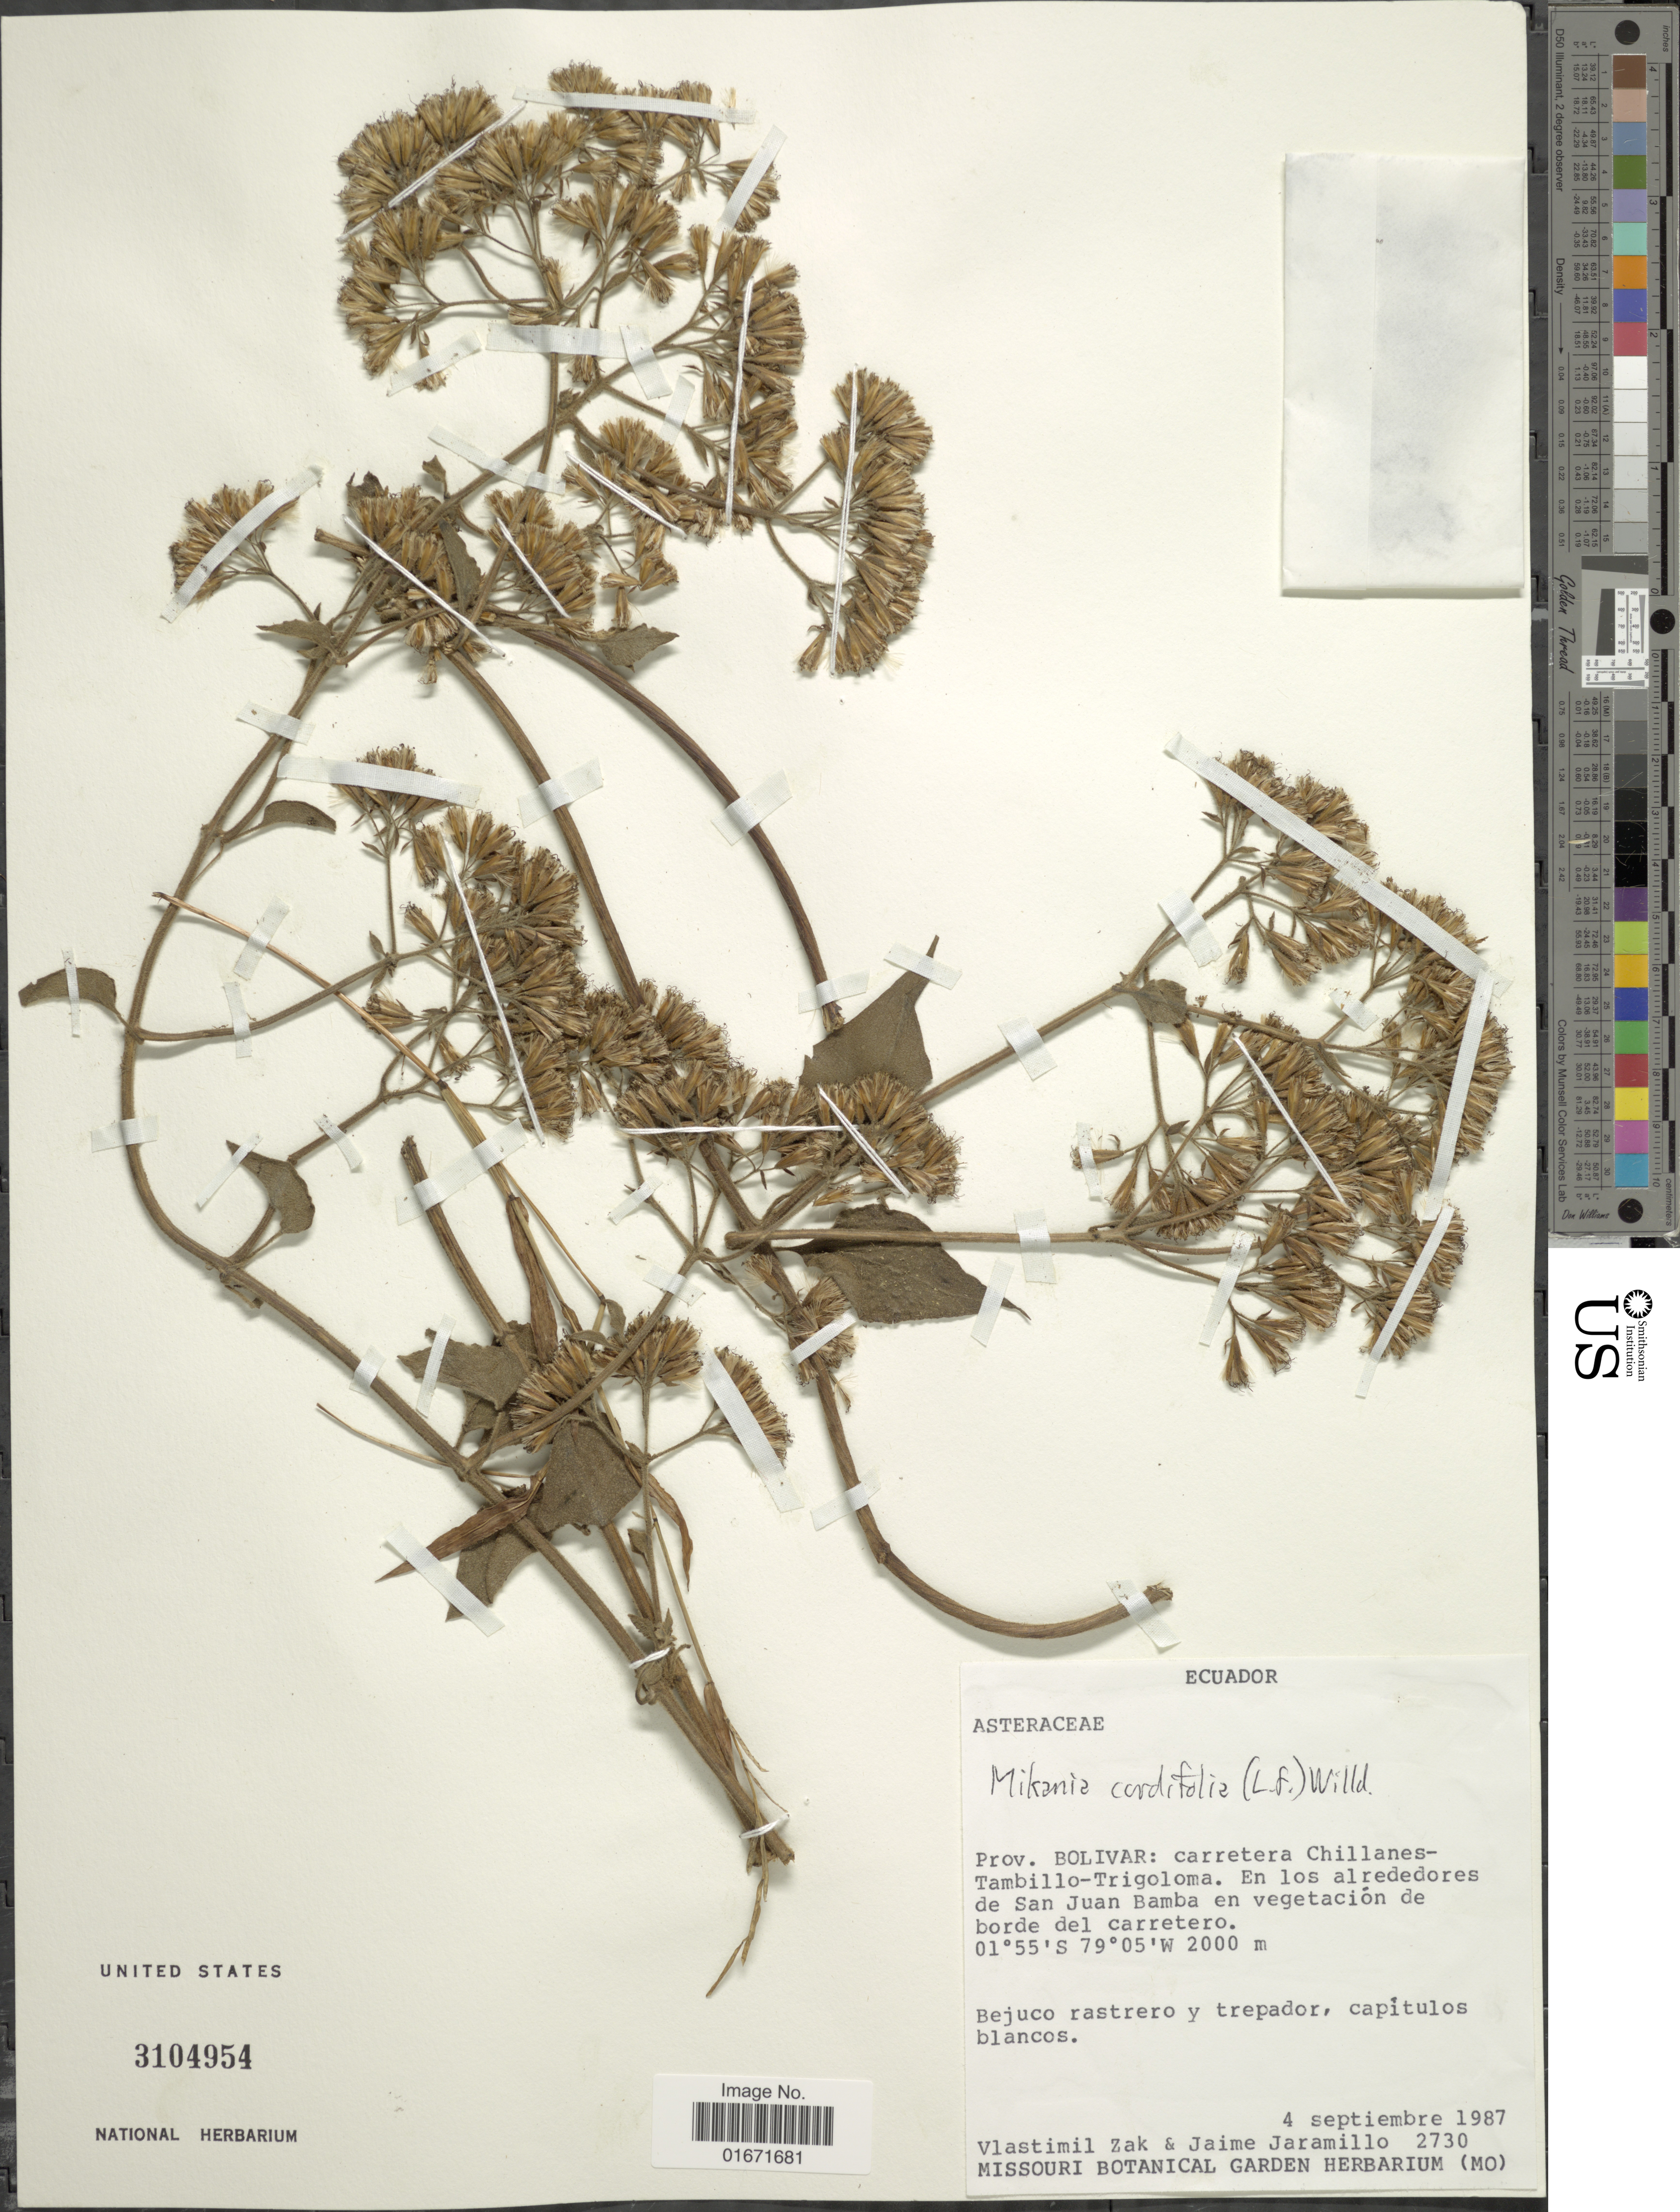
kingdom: Plantae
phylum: Tracheophyta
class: Magnoliopsida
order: Asterales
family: Asteraceae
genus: Mikania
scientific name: Mikania cordifolia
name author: Kunth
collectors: V. Zak & J. Jaramillo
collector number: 2730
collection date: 1987-09-04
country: Ecuador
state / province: Bolívar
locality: Prov. Bolivar: carretera Chillanes-Tambillo-Trigoloma. En los alrededores de San Juan Bamba en vegetación de borde del carretero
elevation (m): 2000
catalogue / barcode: US 3104954